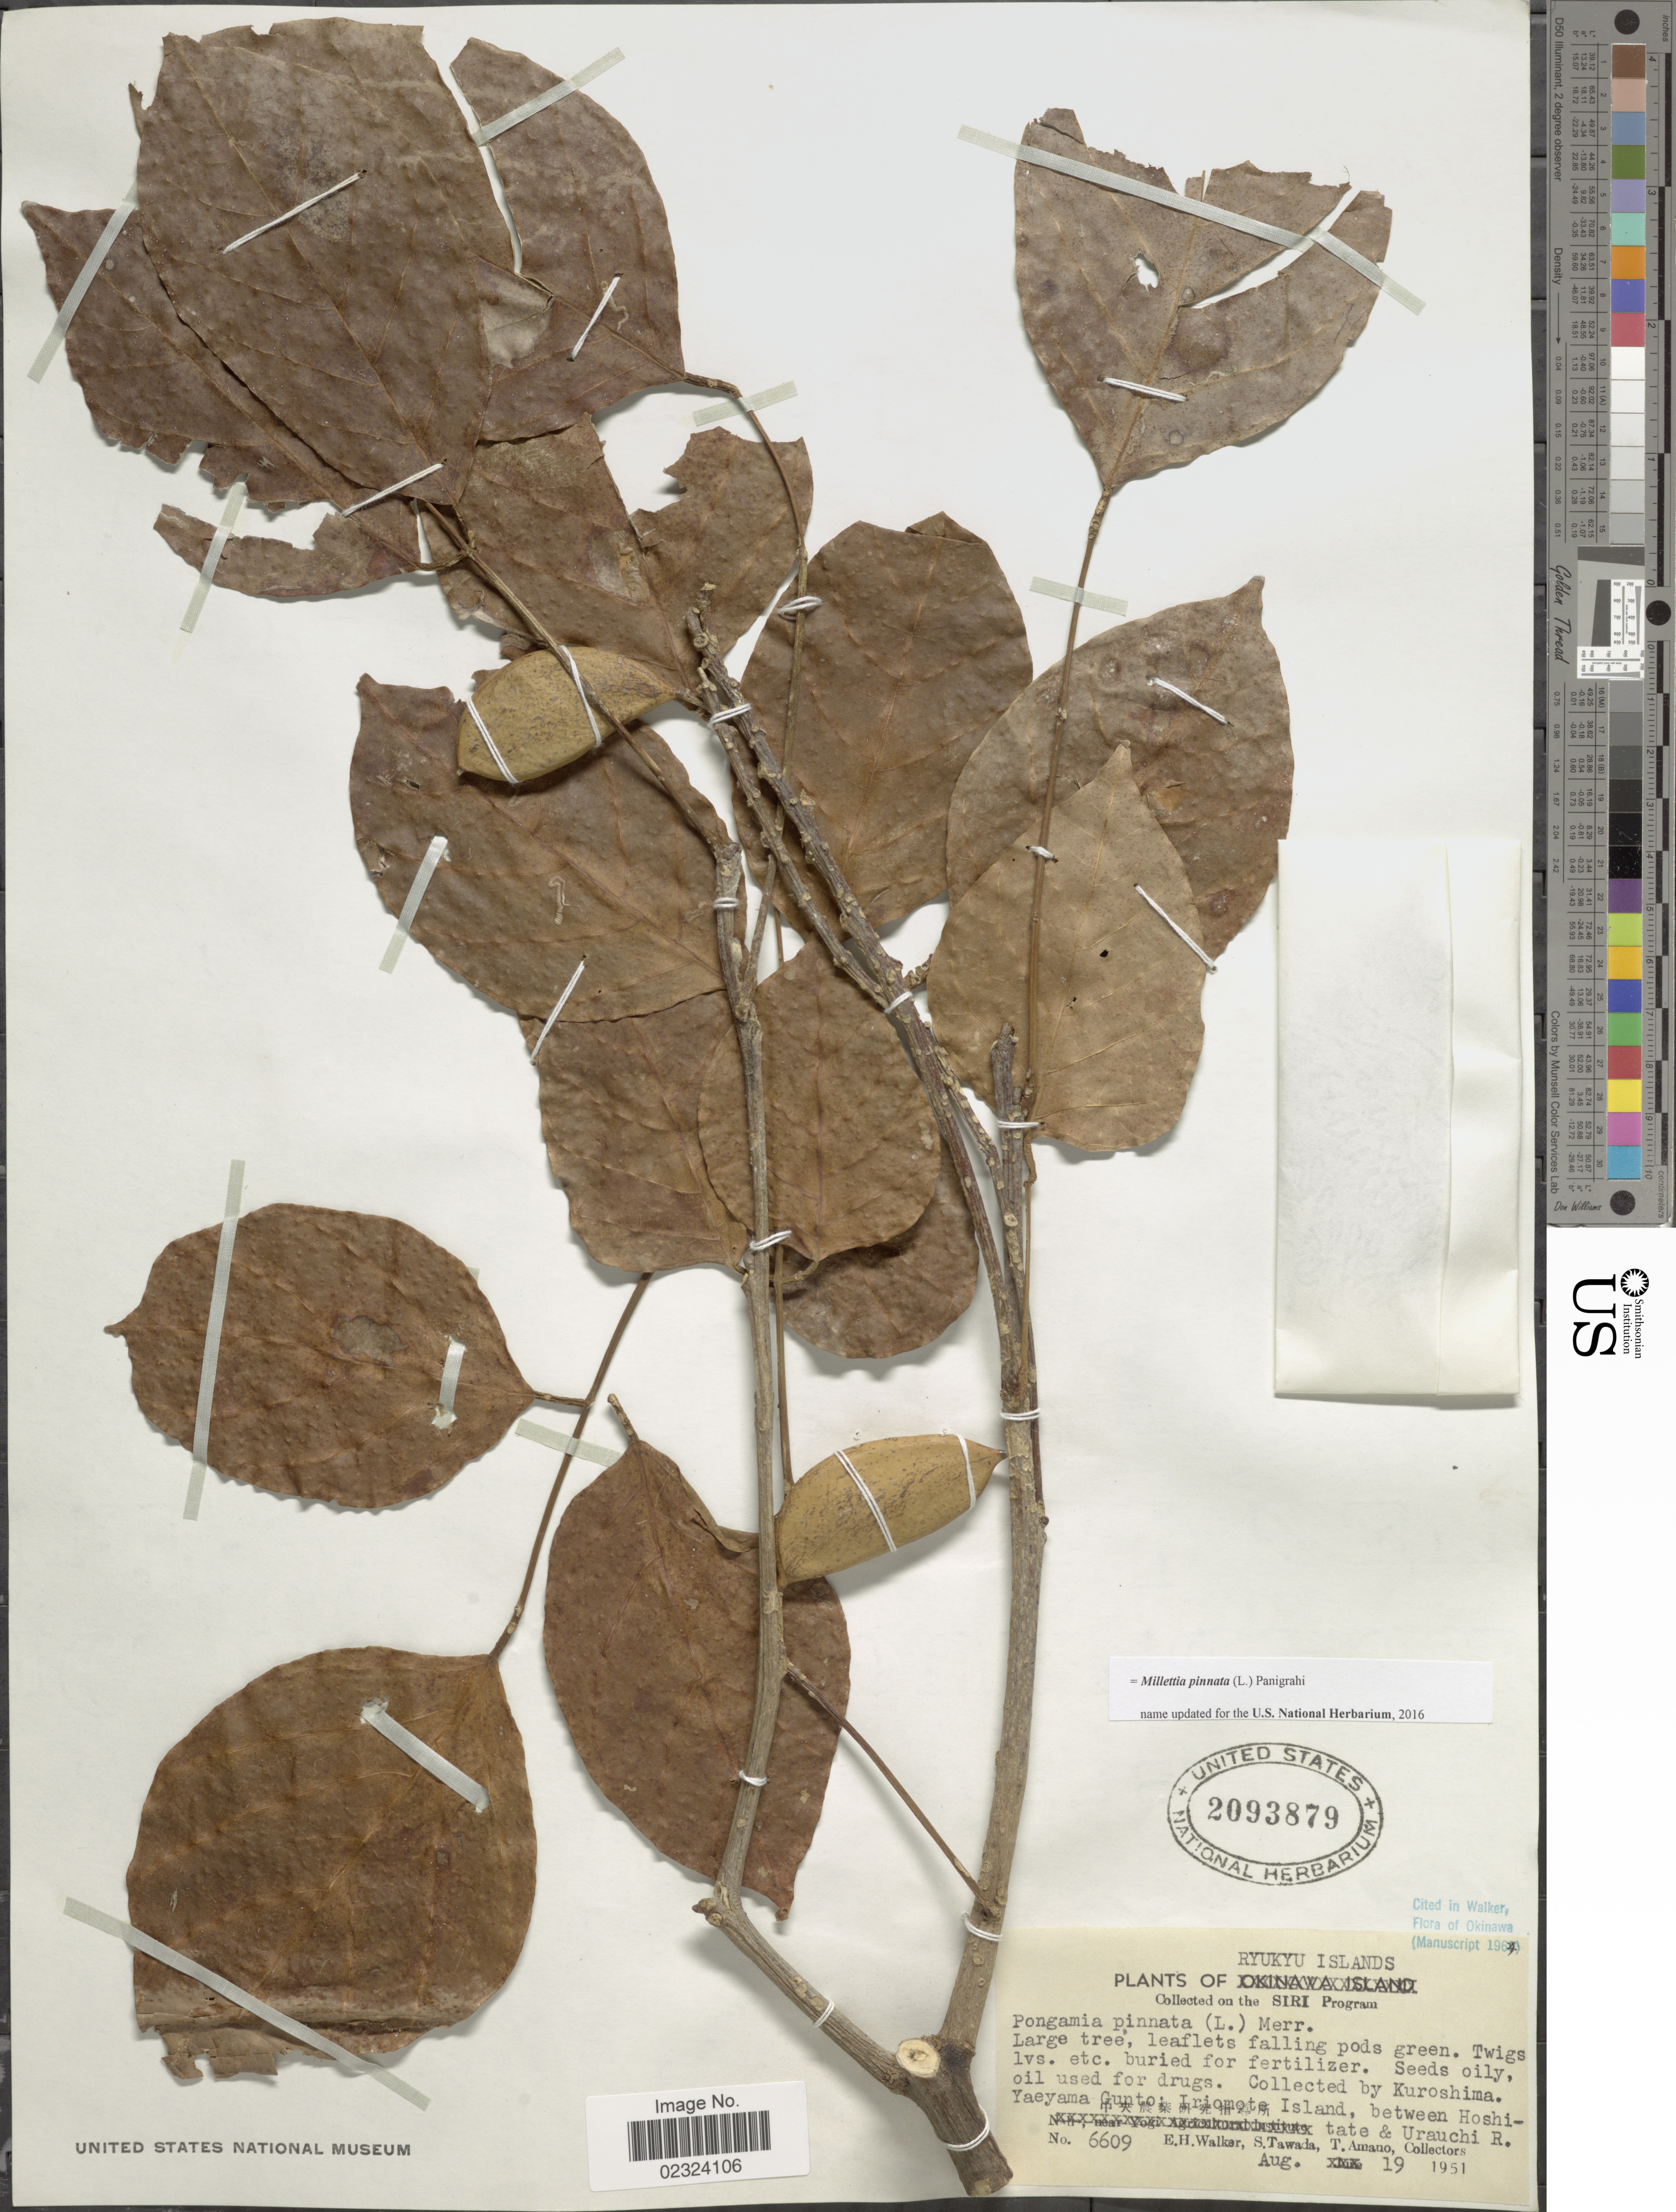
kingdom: Plantae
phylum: Tracheophyta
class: Magnoliopsida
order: Fabales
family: Fabaceae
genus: Millettia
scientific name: Millettia pinnata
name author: (L.) Panigrahi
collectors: E. H. Walker, S. Tawada & T. Amano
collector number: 6609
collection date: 1951-08-19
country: Japan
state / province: Okinawa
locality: Ryukyu Islands. Yaeyama Gunto: Iriomote Island, between Hoshitate & Urauchi R.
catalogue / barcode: US 2093879